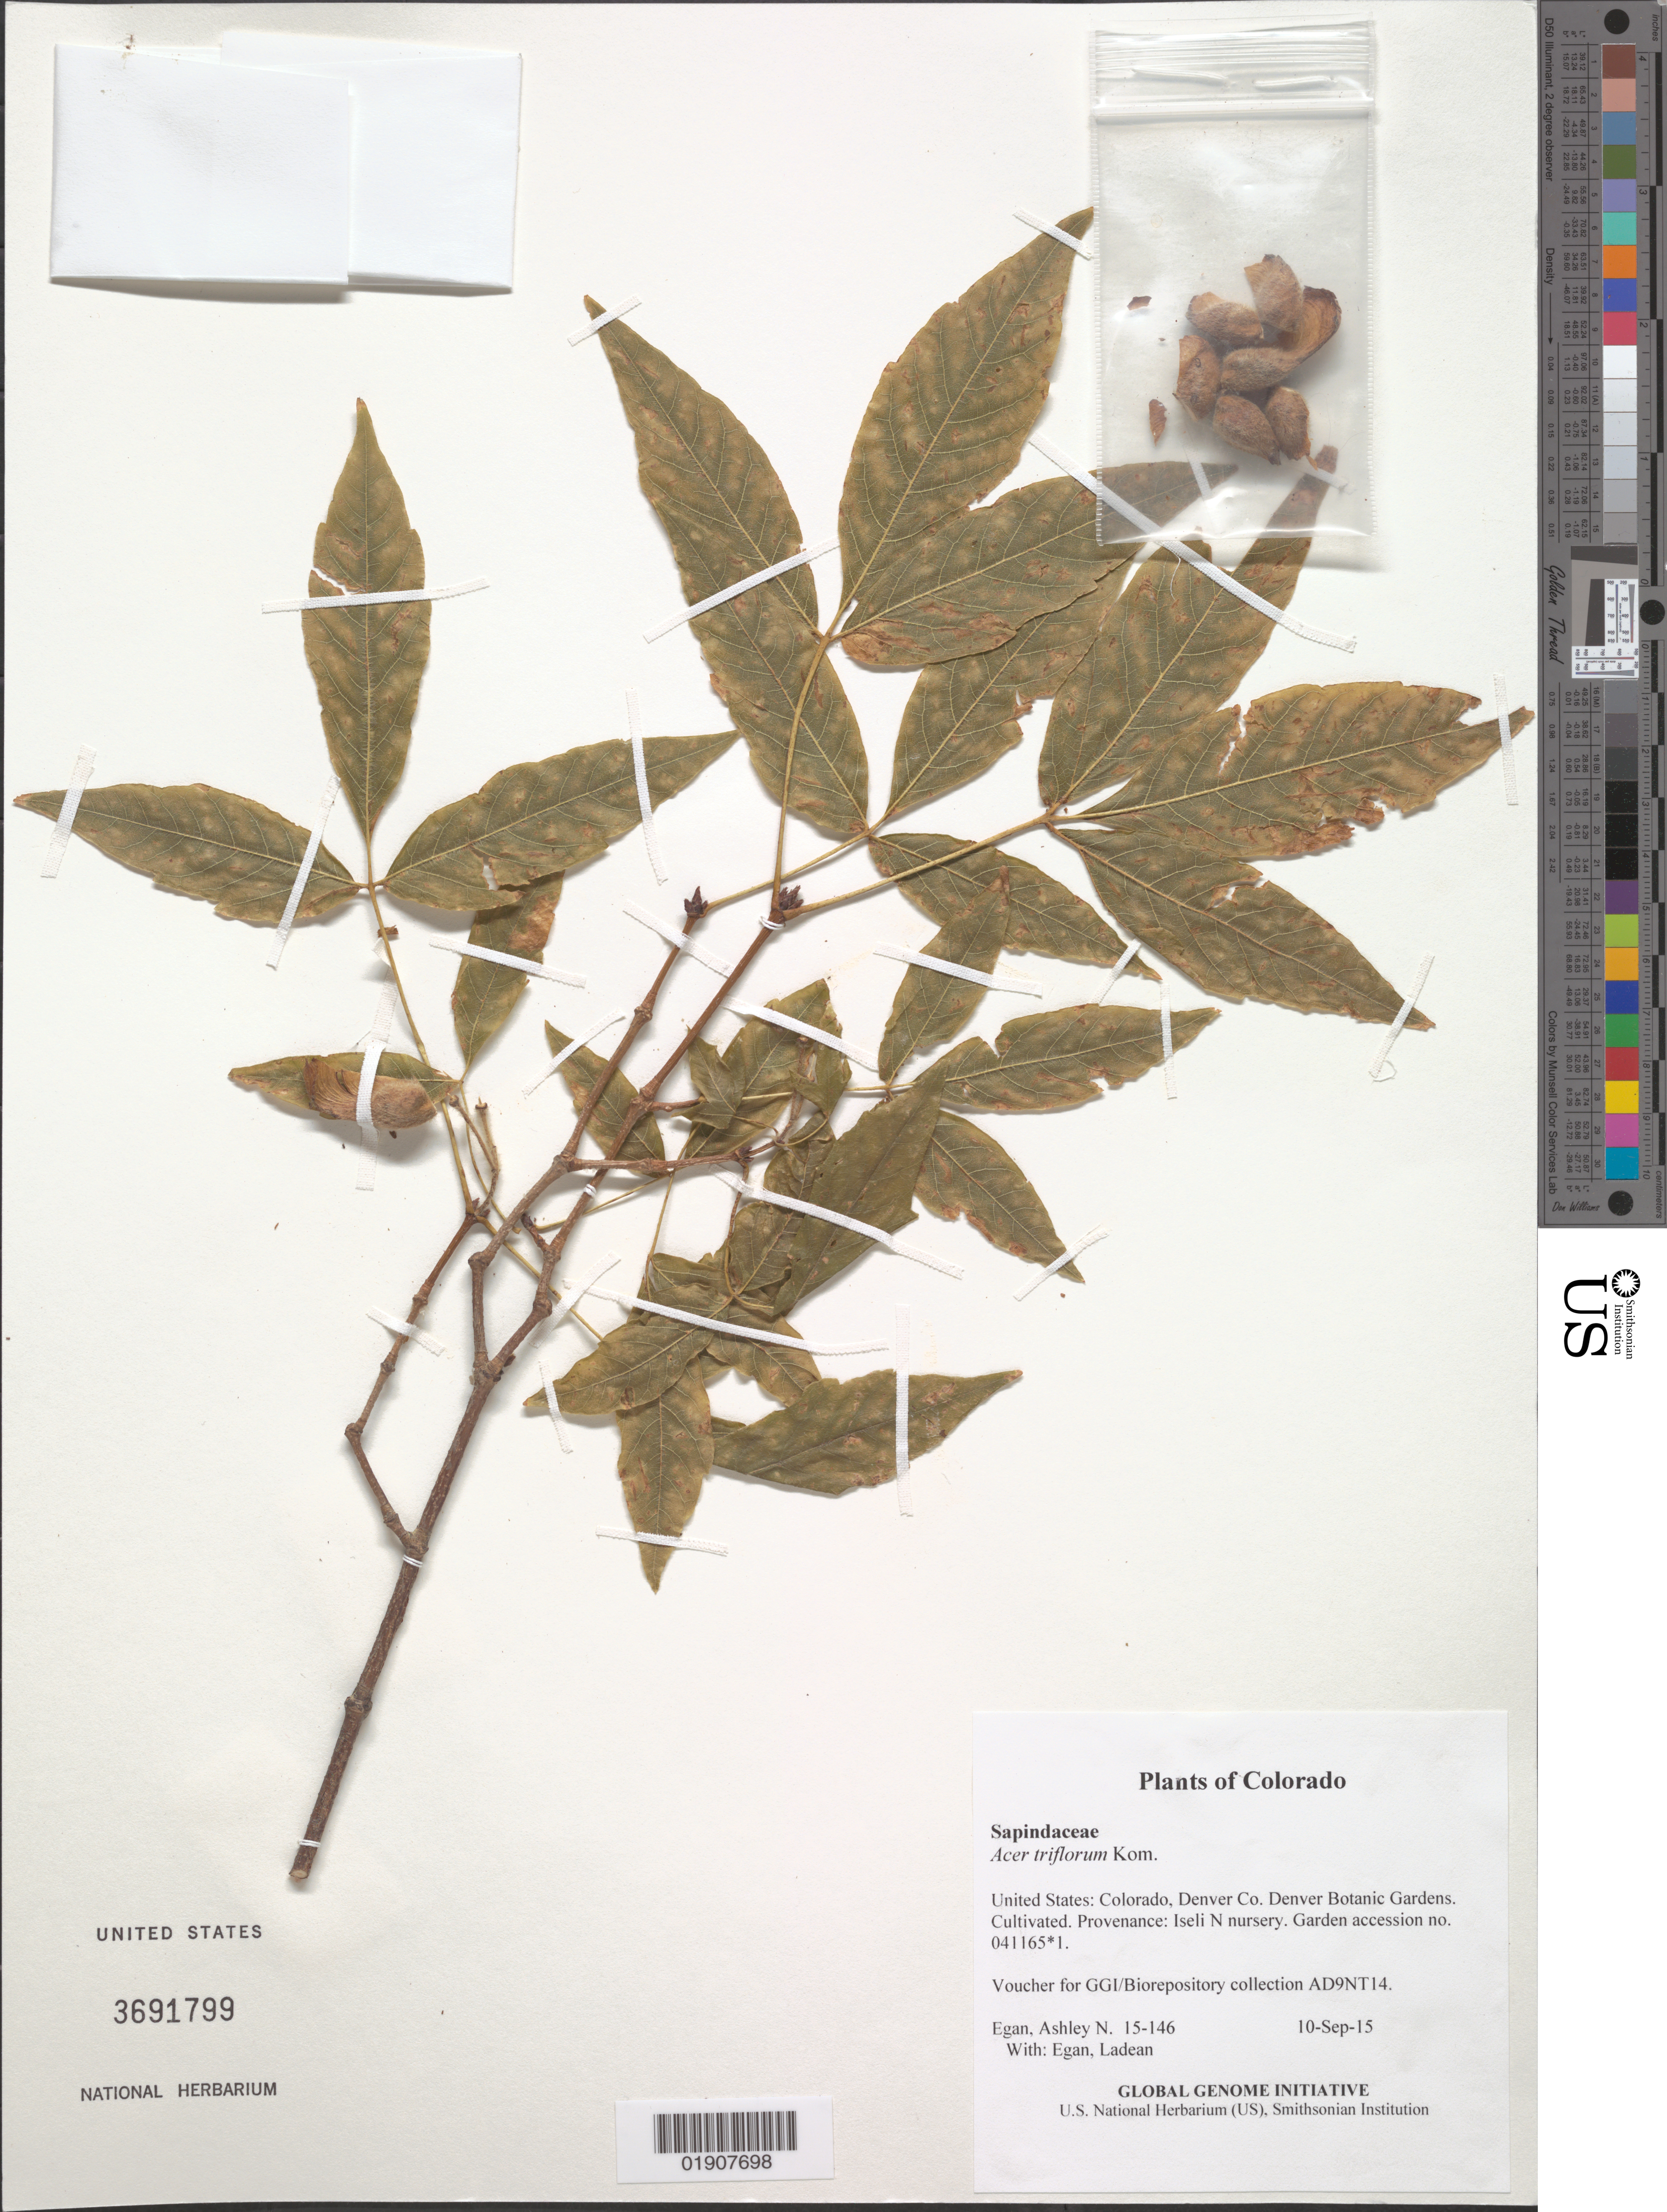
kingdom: Plantae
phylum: Tracheophyta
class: Magnoliopsida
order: Sapindales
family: Sapindaceae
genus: Acer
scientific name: Acer triflorum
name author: Kom.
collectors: A. N. Egan & L. Egan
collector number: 15-146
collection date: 2015-09-10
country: United States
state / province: Colorado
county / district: Denver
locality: Denver Botanic Gardens. Cultivated. Provenance: Iseli N nursery. Garden accession no. 041165.1.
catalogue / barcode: US 3691799